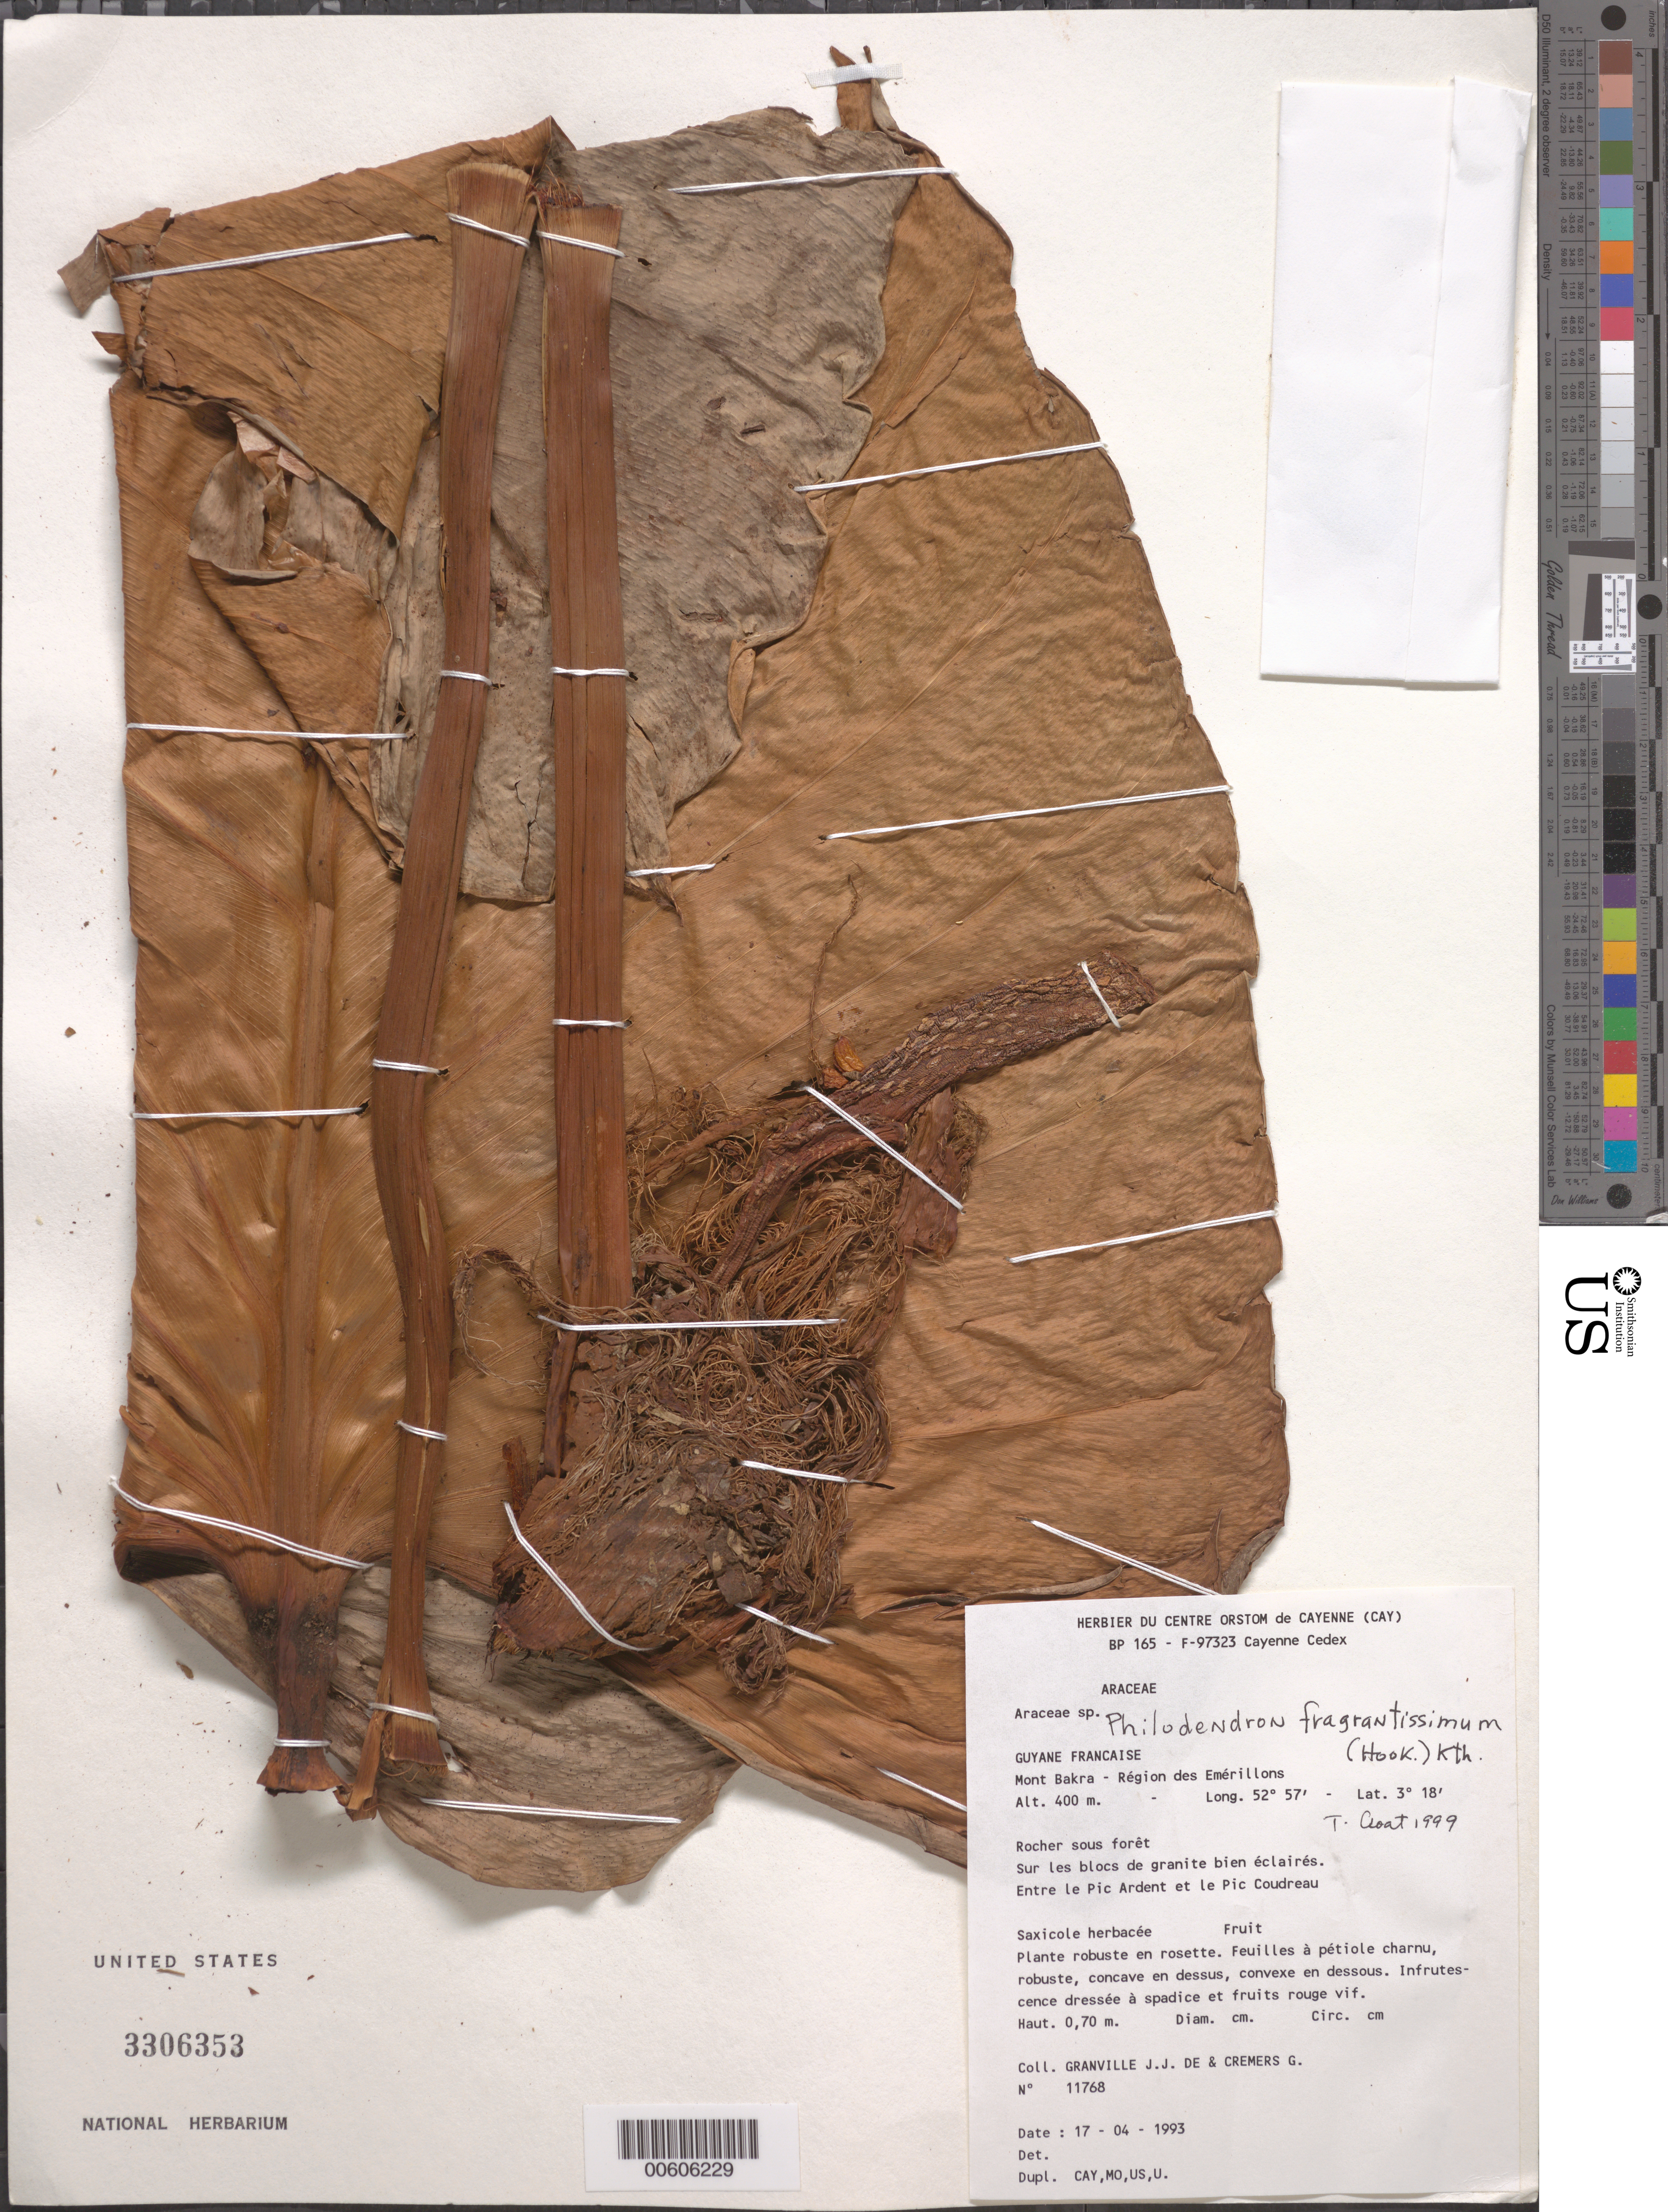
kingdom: Plantae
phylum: Tracheophyta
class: Liliopsida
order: Alismatales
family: Araceae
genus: Philodendron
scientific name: Philodendron fragrantissimum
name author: (G. Don) Kunth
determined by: Croat, Thomas B., Missouri Botanical Garden (MO)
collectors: J.-J. de Granville & G. Cremers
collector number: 11768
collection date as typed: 17-Apr-93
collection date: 1993-04-17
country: French Guiana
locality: Mont Bakra, région des Emérillons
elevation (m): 400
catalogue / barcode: US 3306353